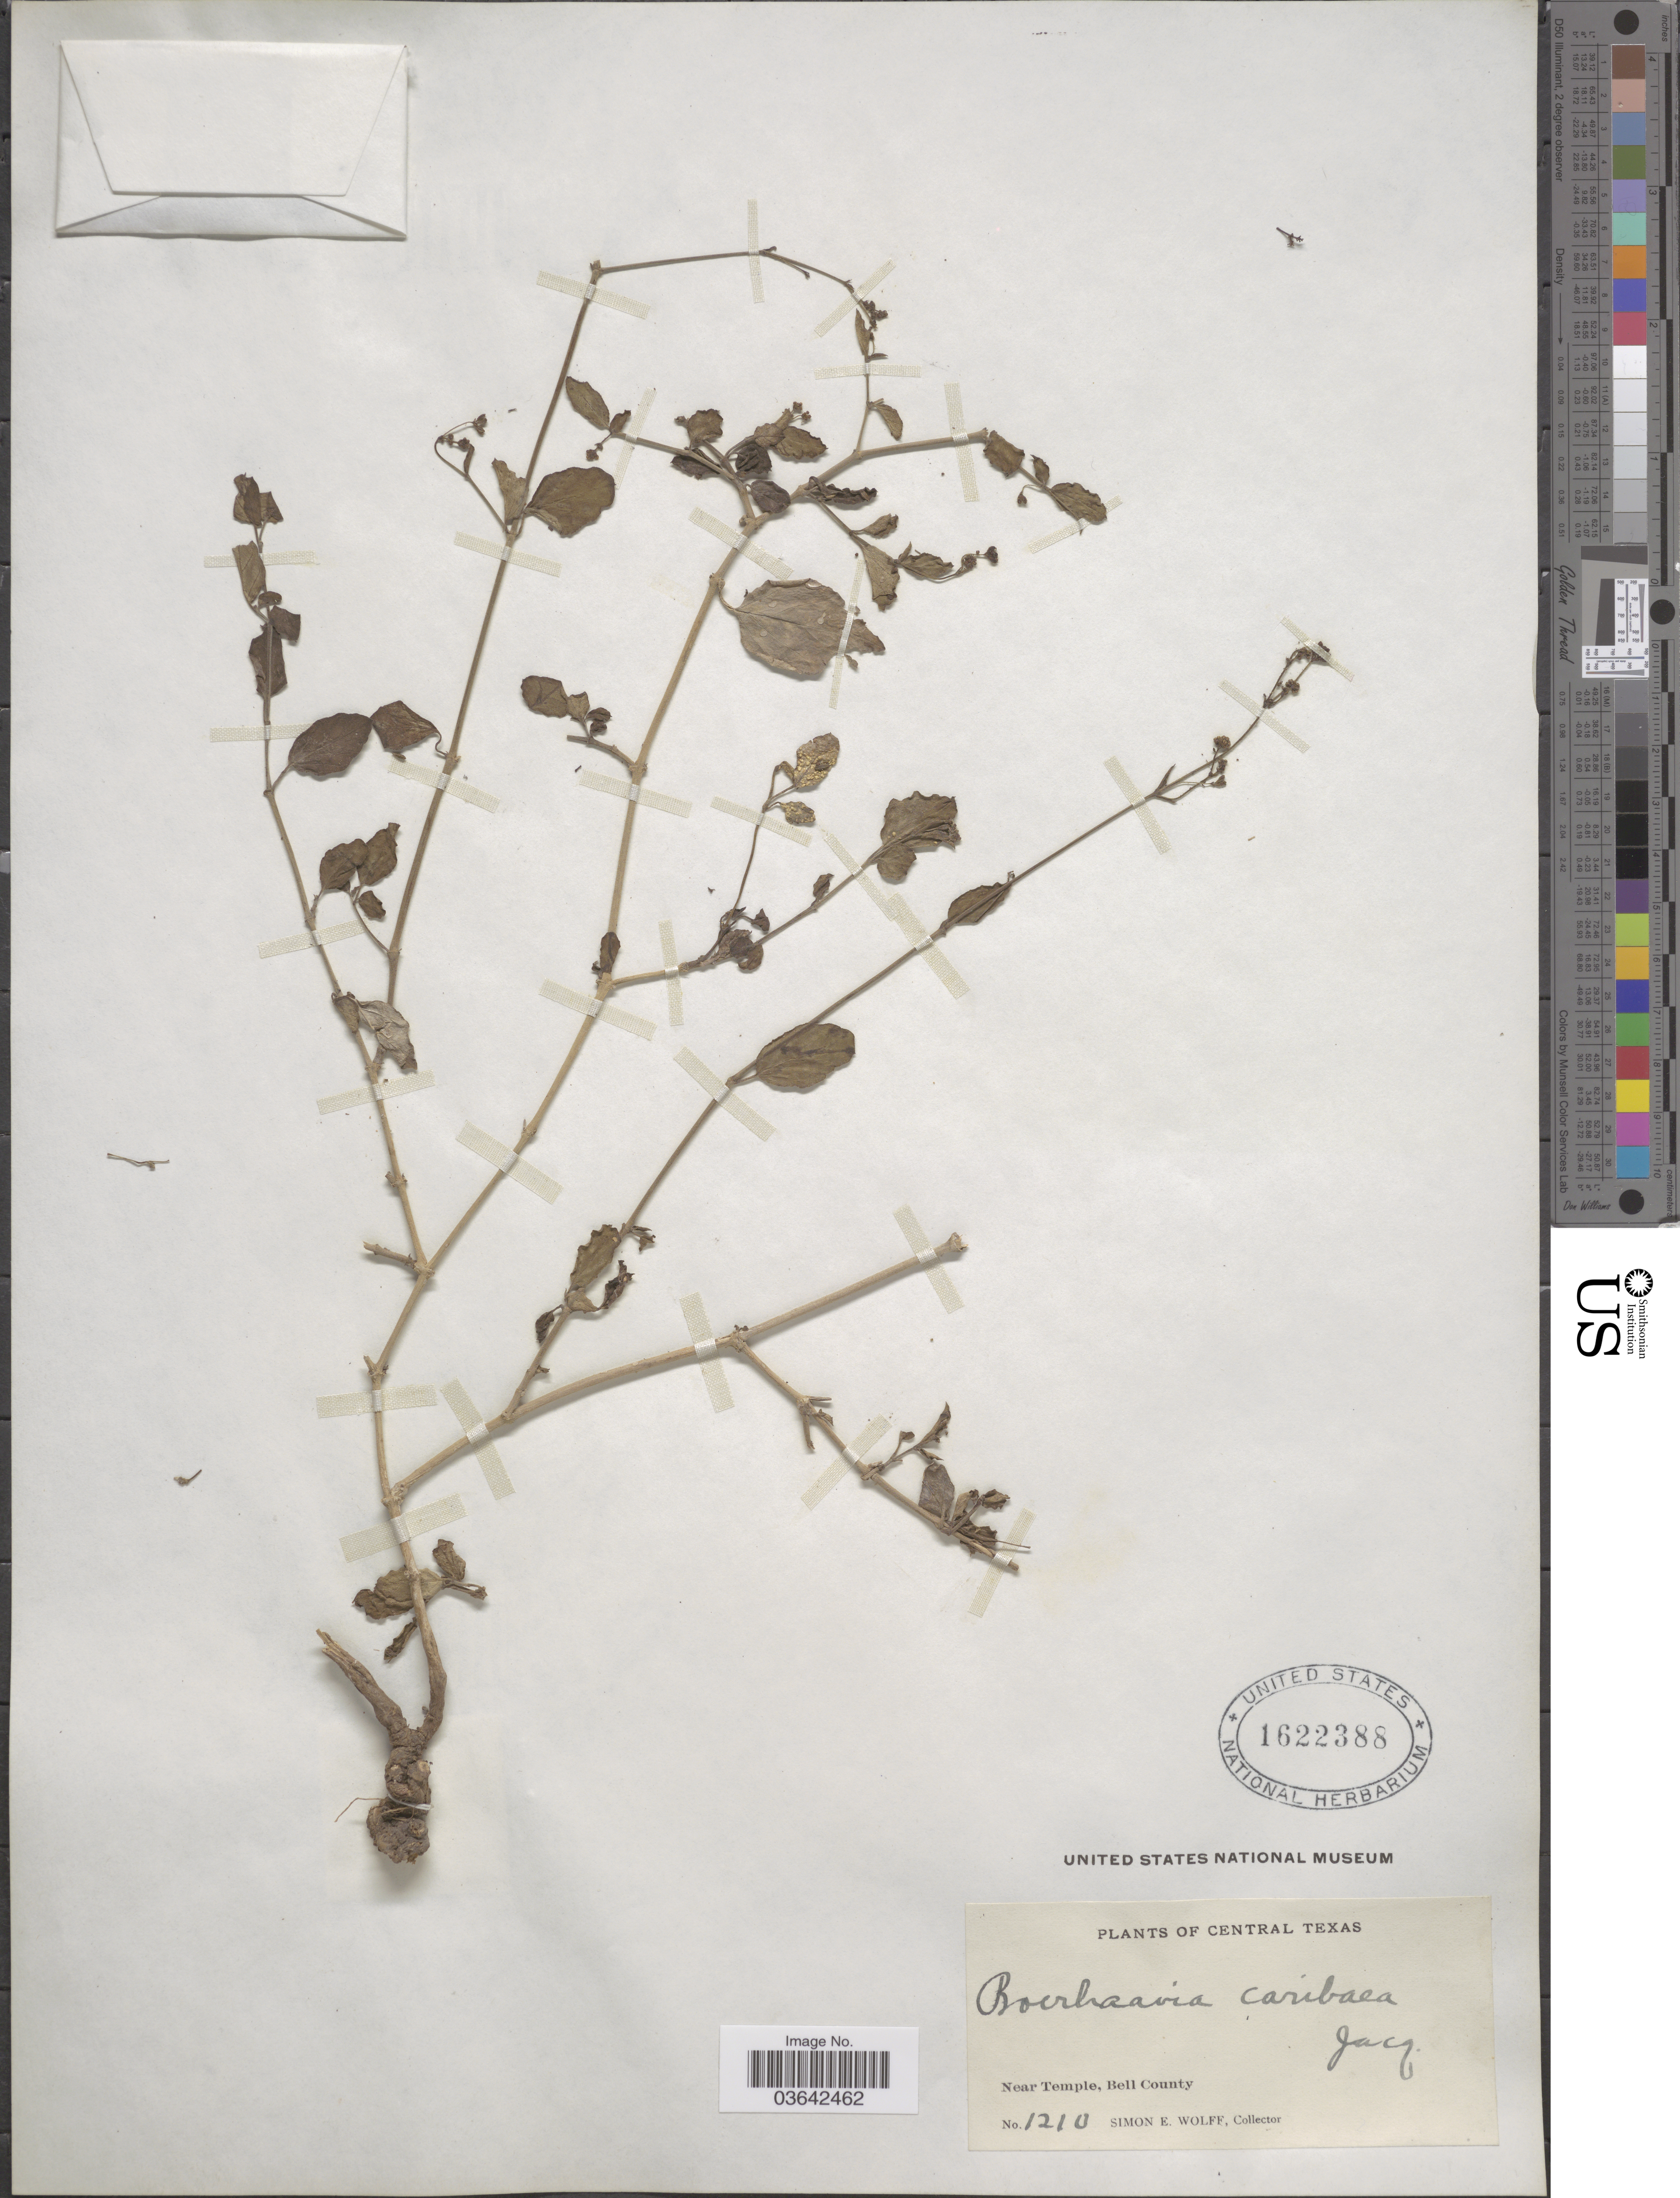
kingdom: Plantae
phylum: Tracheophyta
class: Magnoliopsida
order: Caryophyllales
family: Nyctaginaceae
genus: Boerhavia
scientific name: Boerhavia coccinea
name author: Mill.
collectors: S. E. Wolff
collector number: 1210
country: United States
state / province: Texas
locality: Central Texas. Near Temple, Bell County.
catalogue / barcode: US 1622388